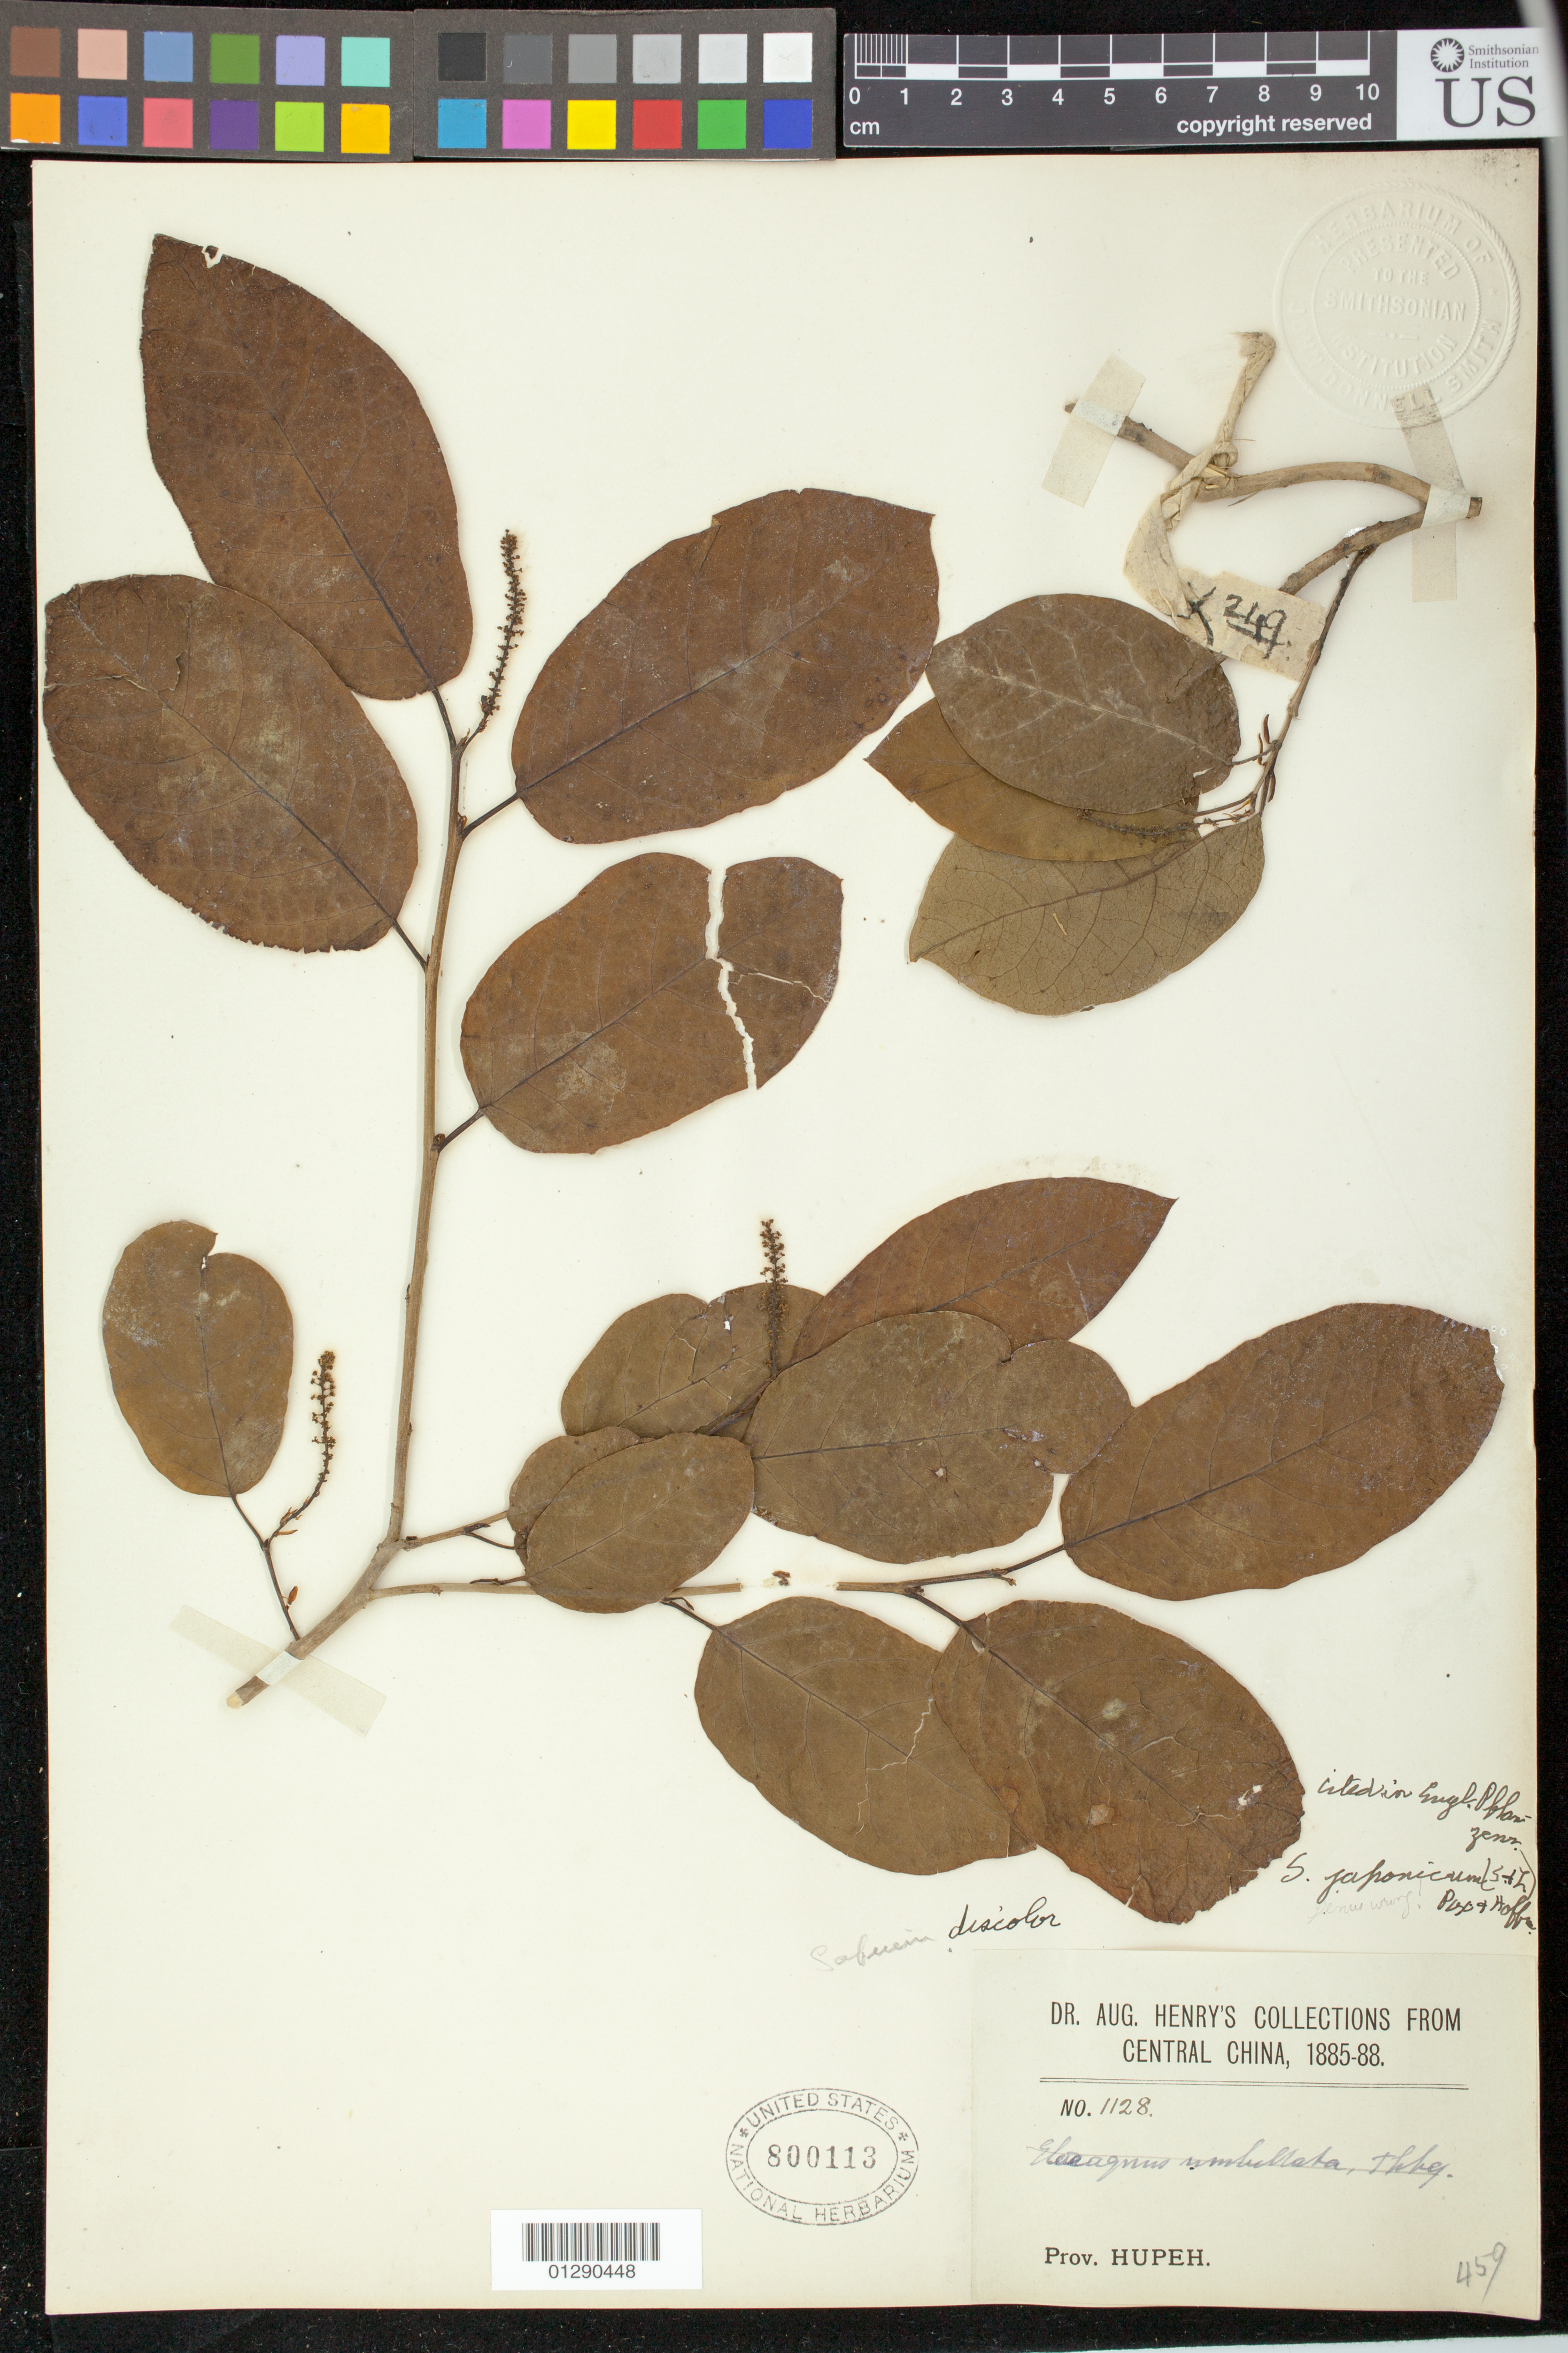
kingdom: Plantae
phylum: Tracheophyta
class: Magnoliopsida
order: Malpighiales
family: Euphorbiaceae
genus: Sapium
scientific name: Sapium japonicum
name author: (Siebold & Zucc.) Pax & K. Hoffm.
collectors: A. Henry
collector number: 1128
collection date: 1885/1888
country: China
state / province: Hubei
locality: Hupeh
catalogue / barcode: US 800113